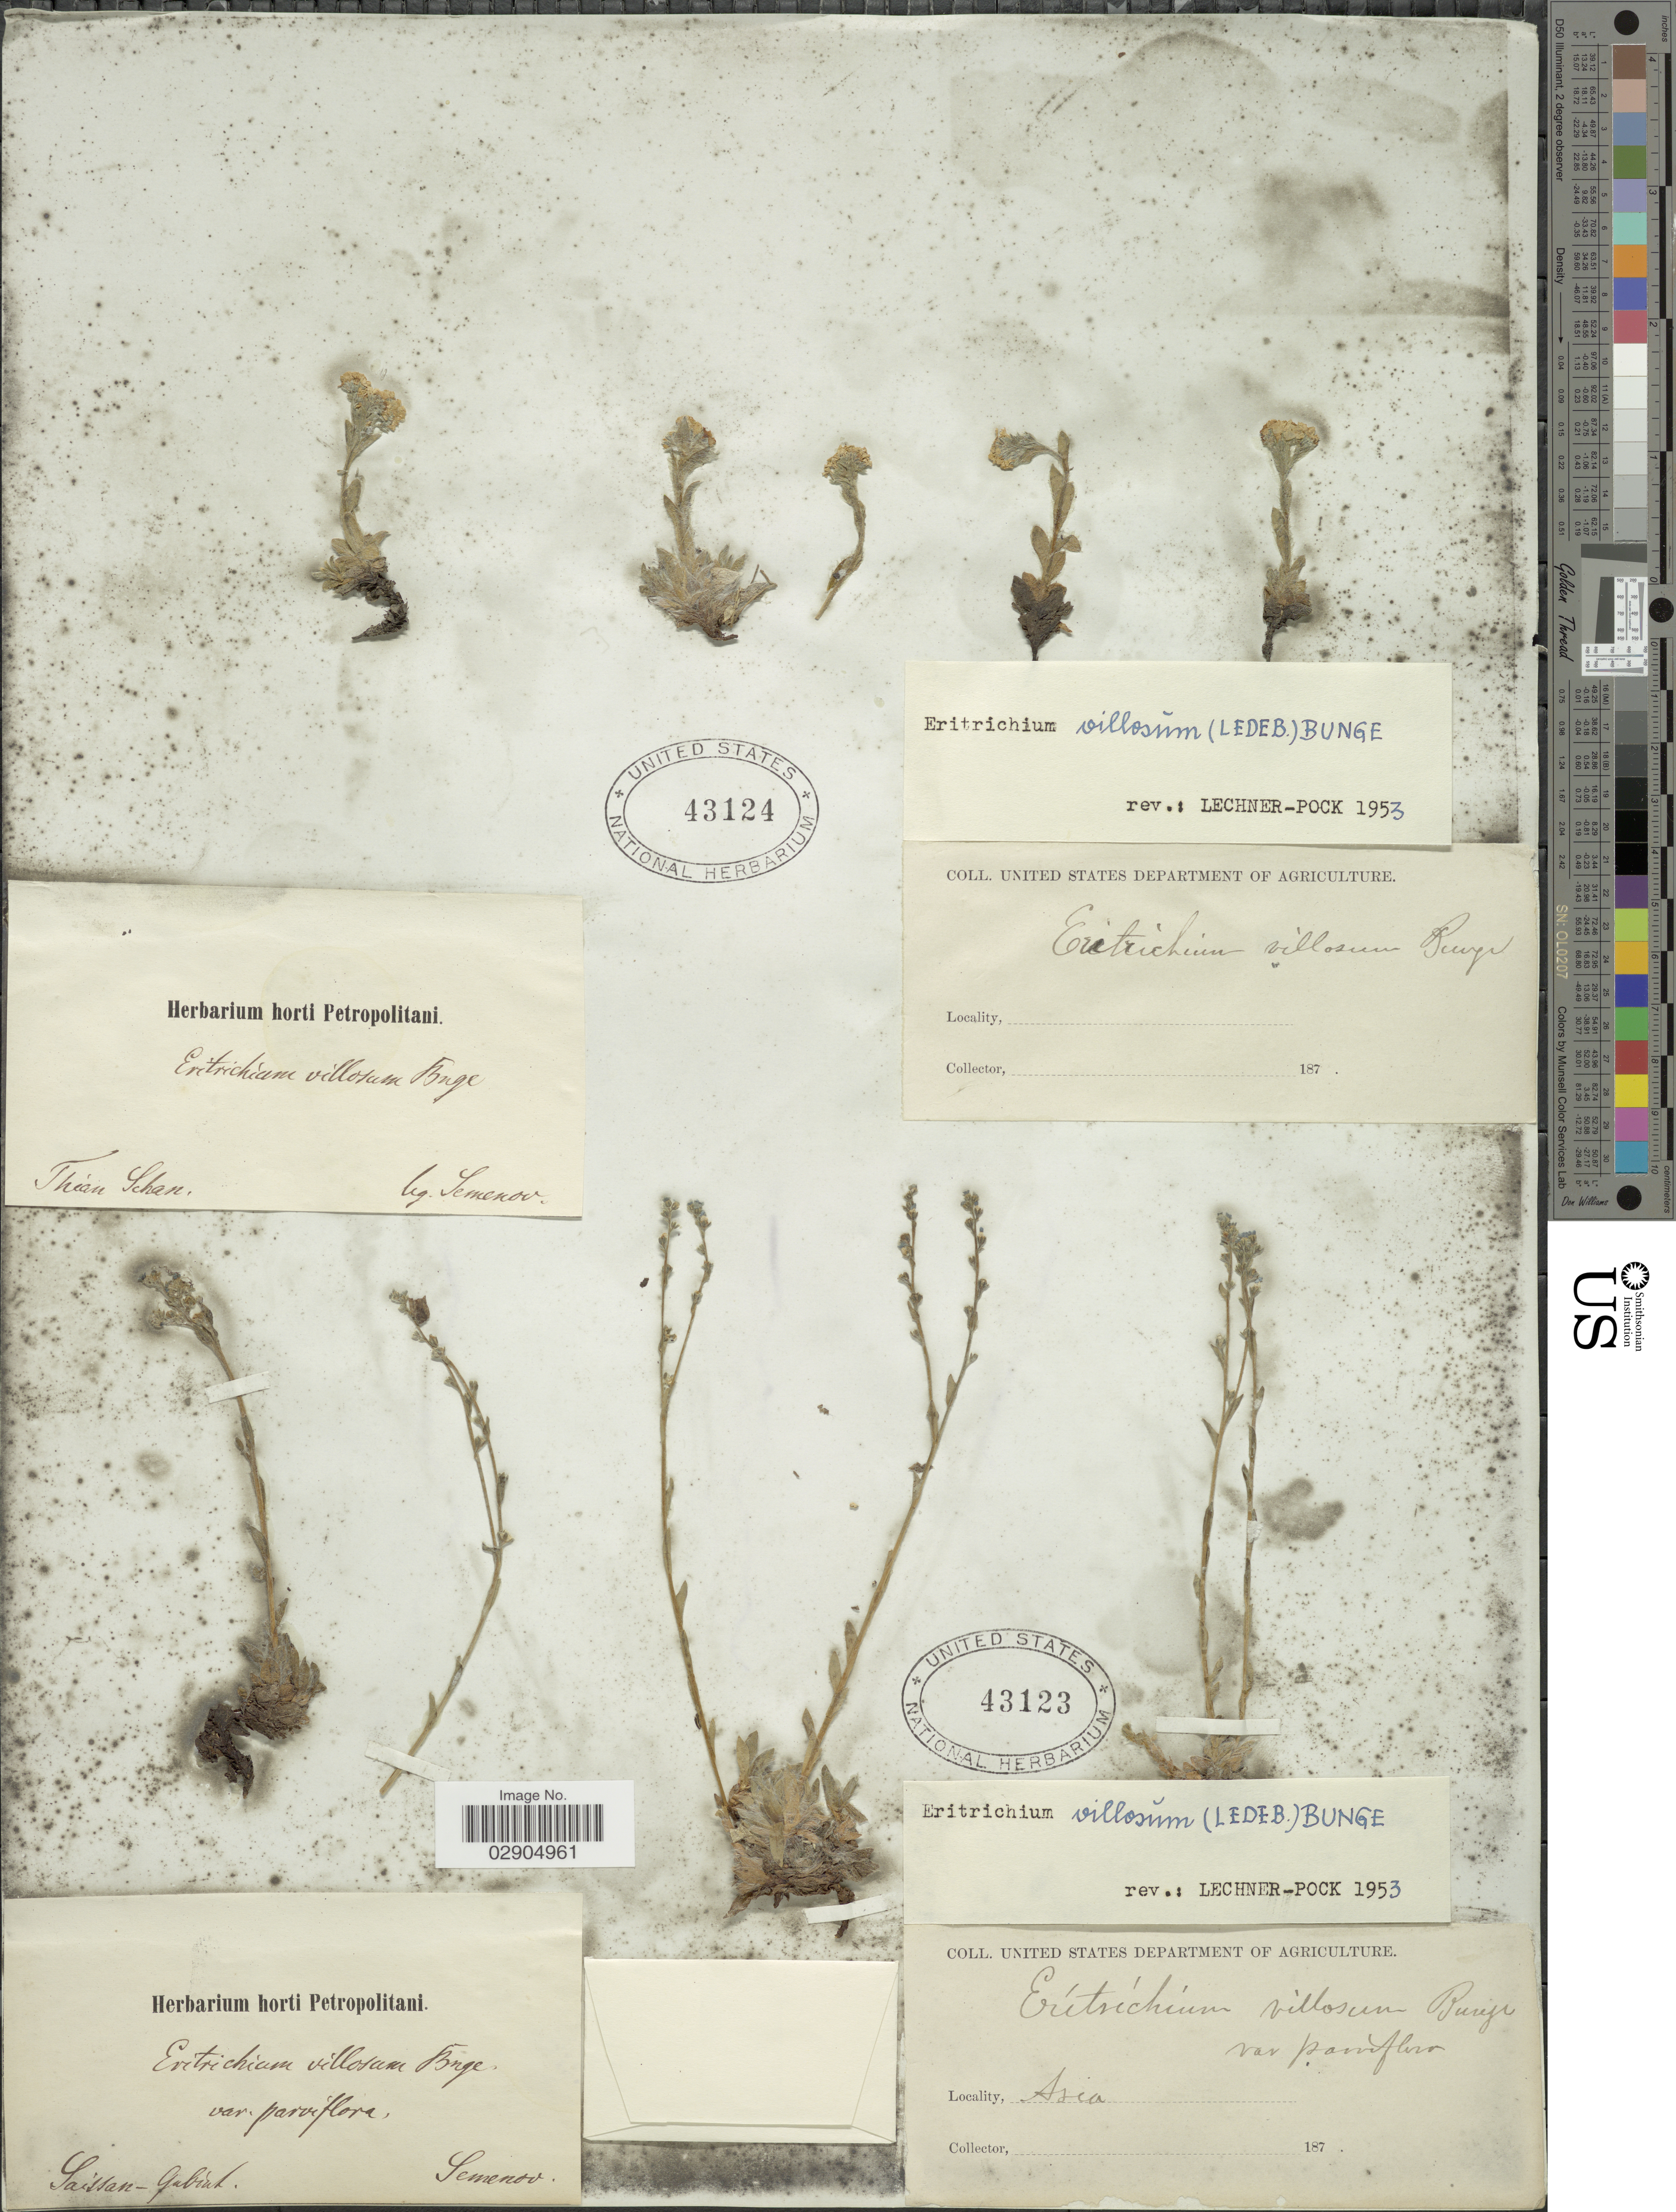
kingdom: Plantae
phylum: Tracheophyta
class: Magnoliopsida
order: Boraginales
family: Boraginaceae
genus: Eritrichium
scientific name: Eritrichium villosum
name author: (Ledeb.) Bunge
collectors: -- Semenov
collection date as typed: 187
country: Kazakhstan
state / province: East Kazakhstan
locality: Asia. Saissan-Gebiet. Zaysan region.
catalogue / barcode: US 43123